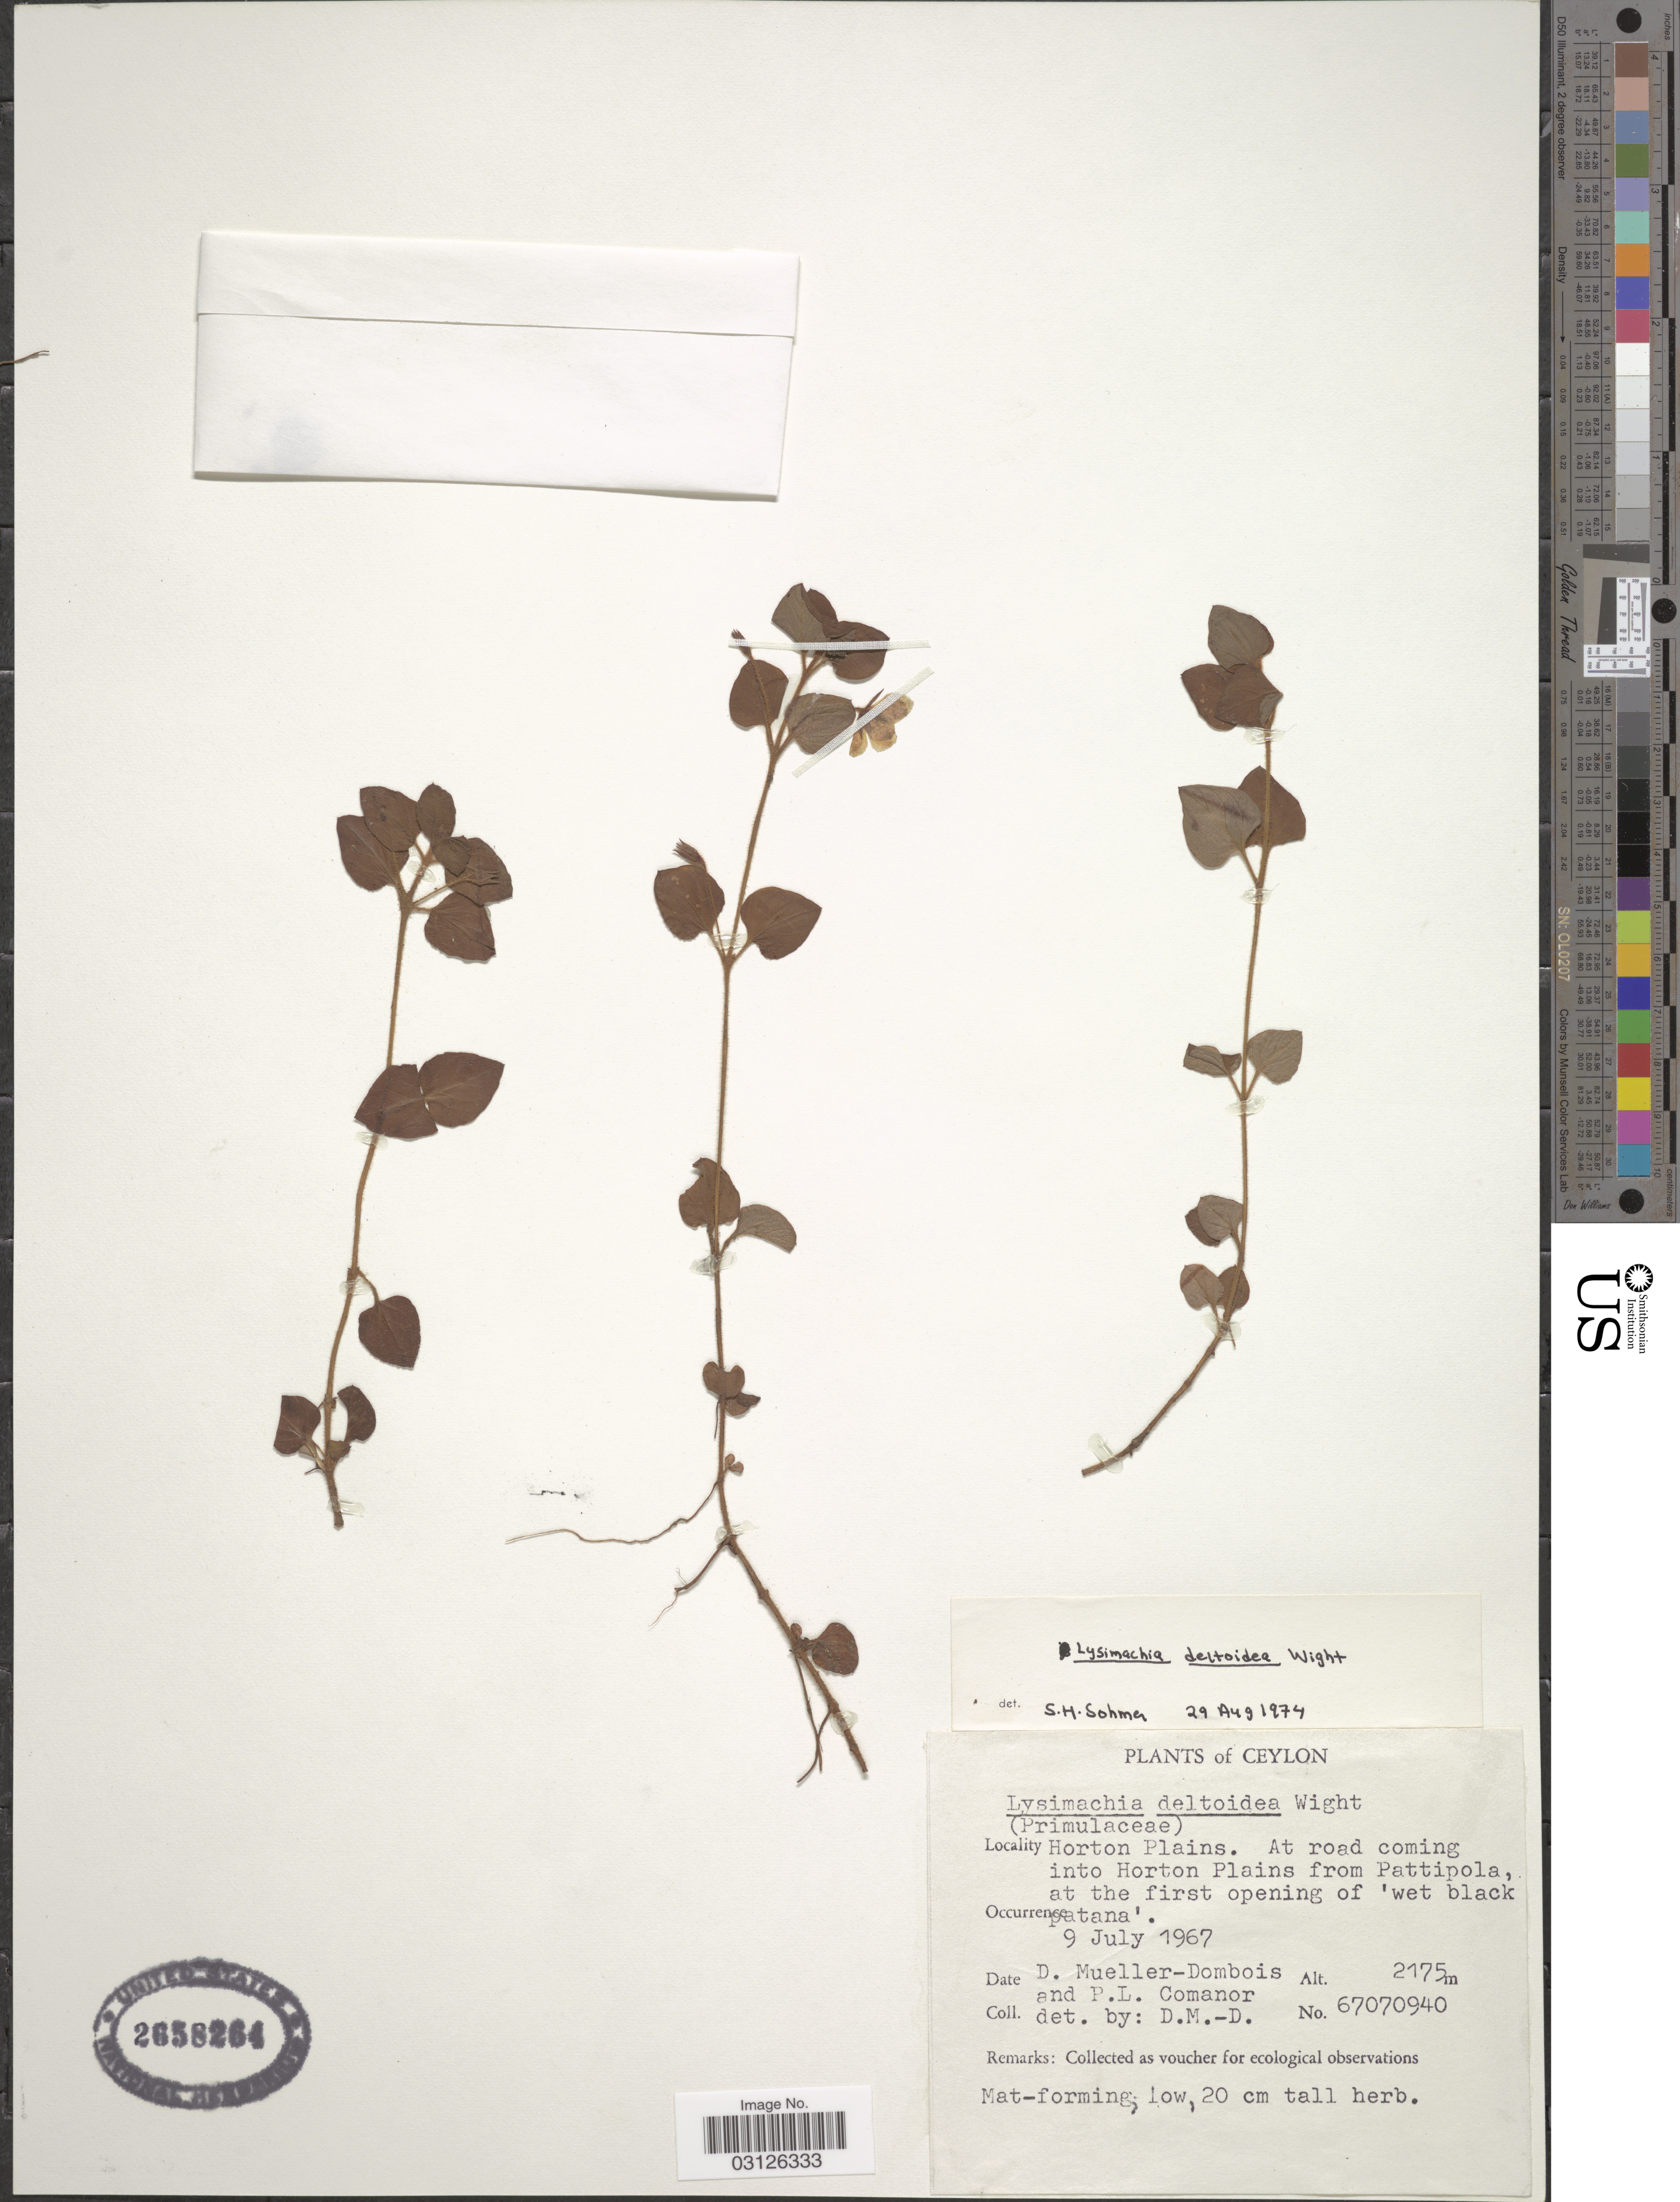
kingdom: Plantae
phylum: Tracheophyta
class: Magnoliopsida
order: Ericales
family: Primulaceae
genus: Lysimachia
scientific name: Lysimachia deltoidea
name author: Wight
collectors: D. Mueller-Dombois & P. Comanor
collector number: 67070940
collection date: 1967-07-09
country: Sri Lanka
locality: Ceylon. Horton Plains. At road coming into Horton Plains from Pattipola, at the first opening of 'wet black patana'.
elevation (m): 2175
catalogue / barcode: US 2658264